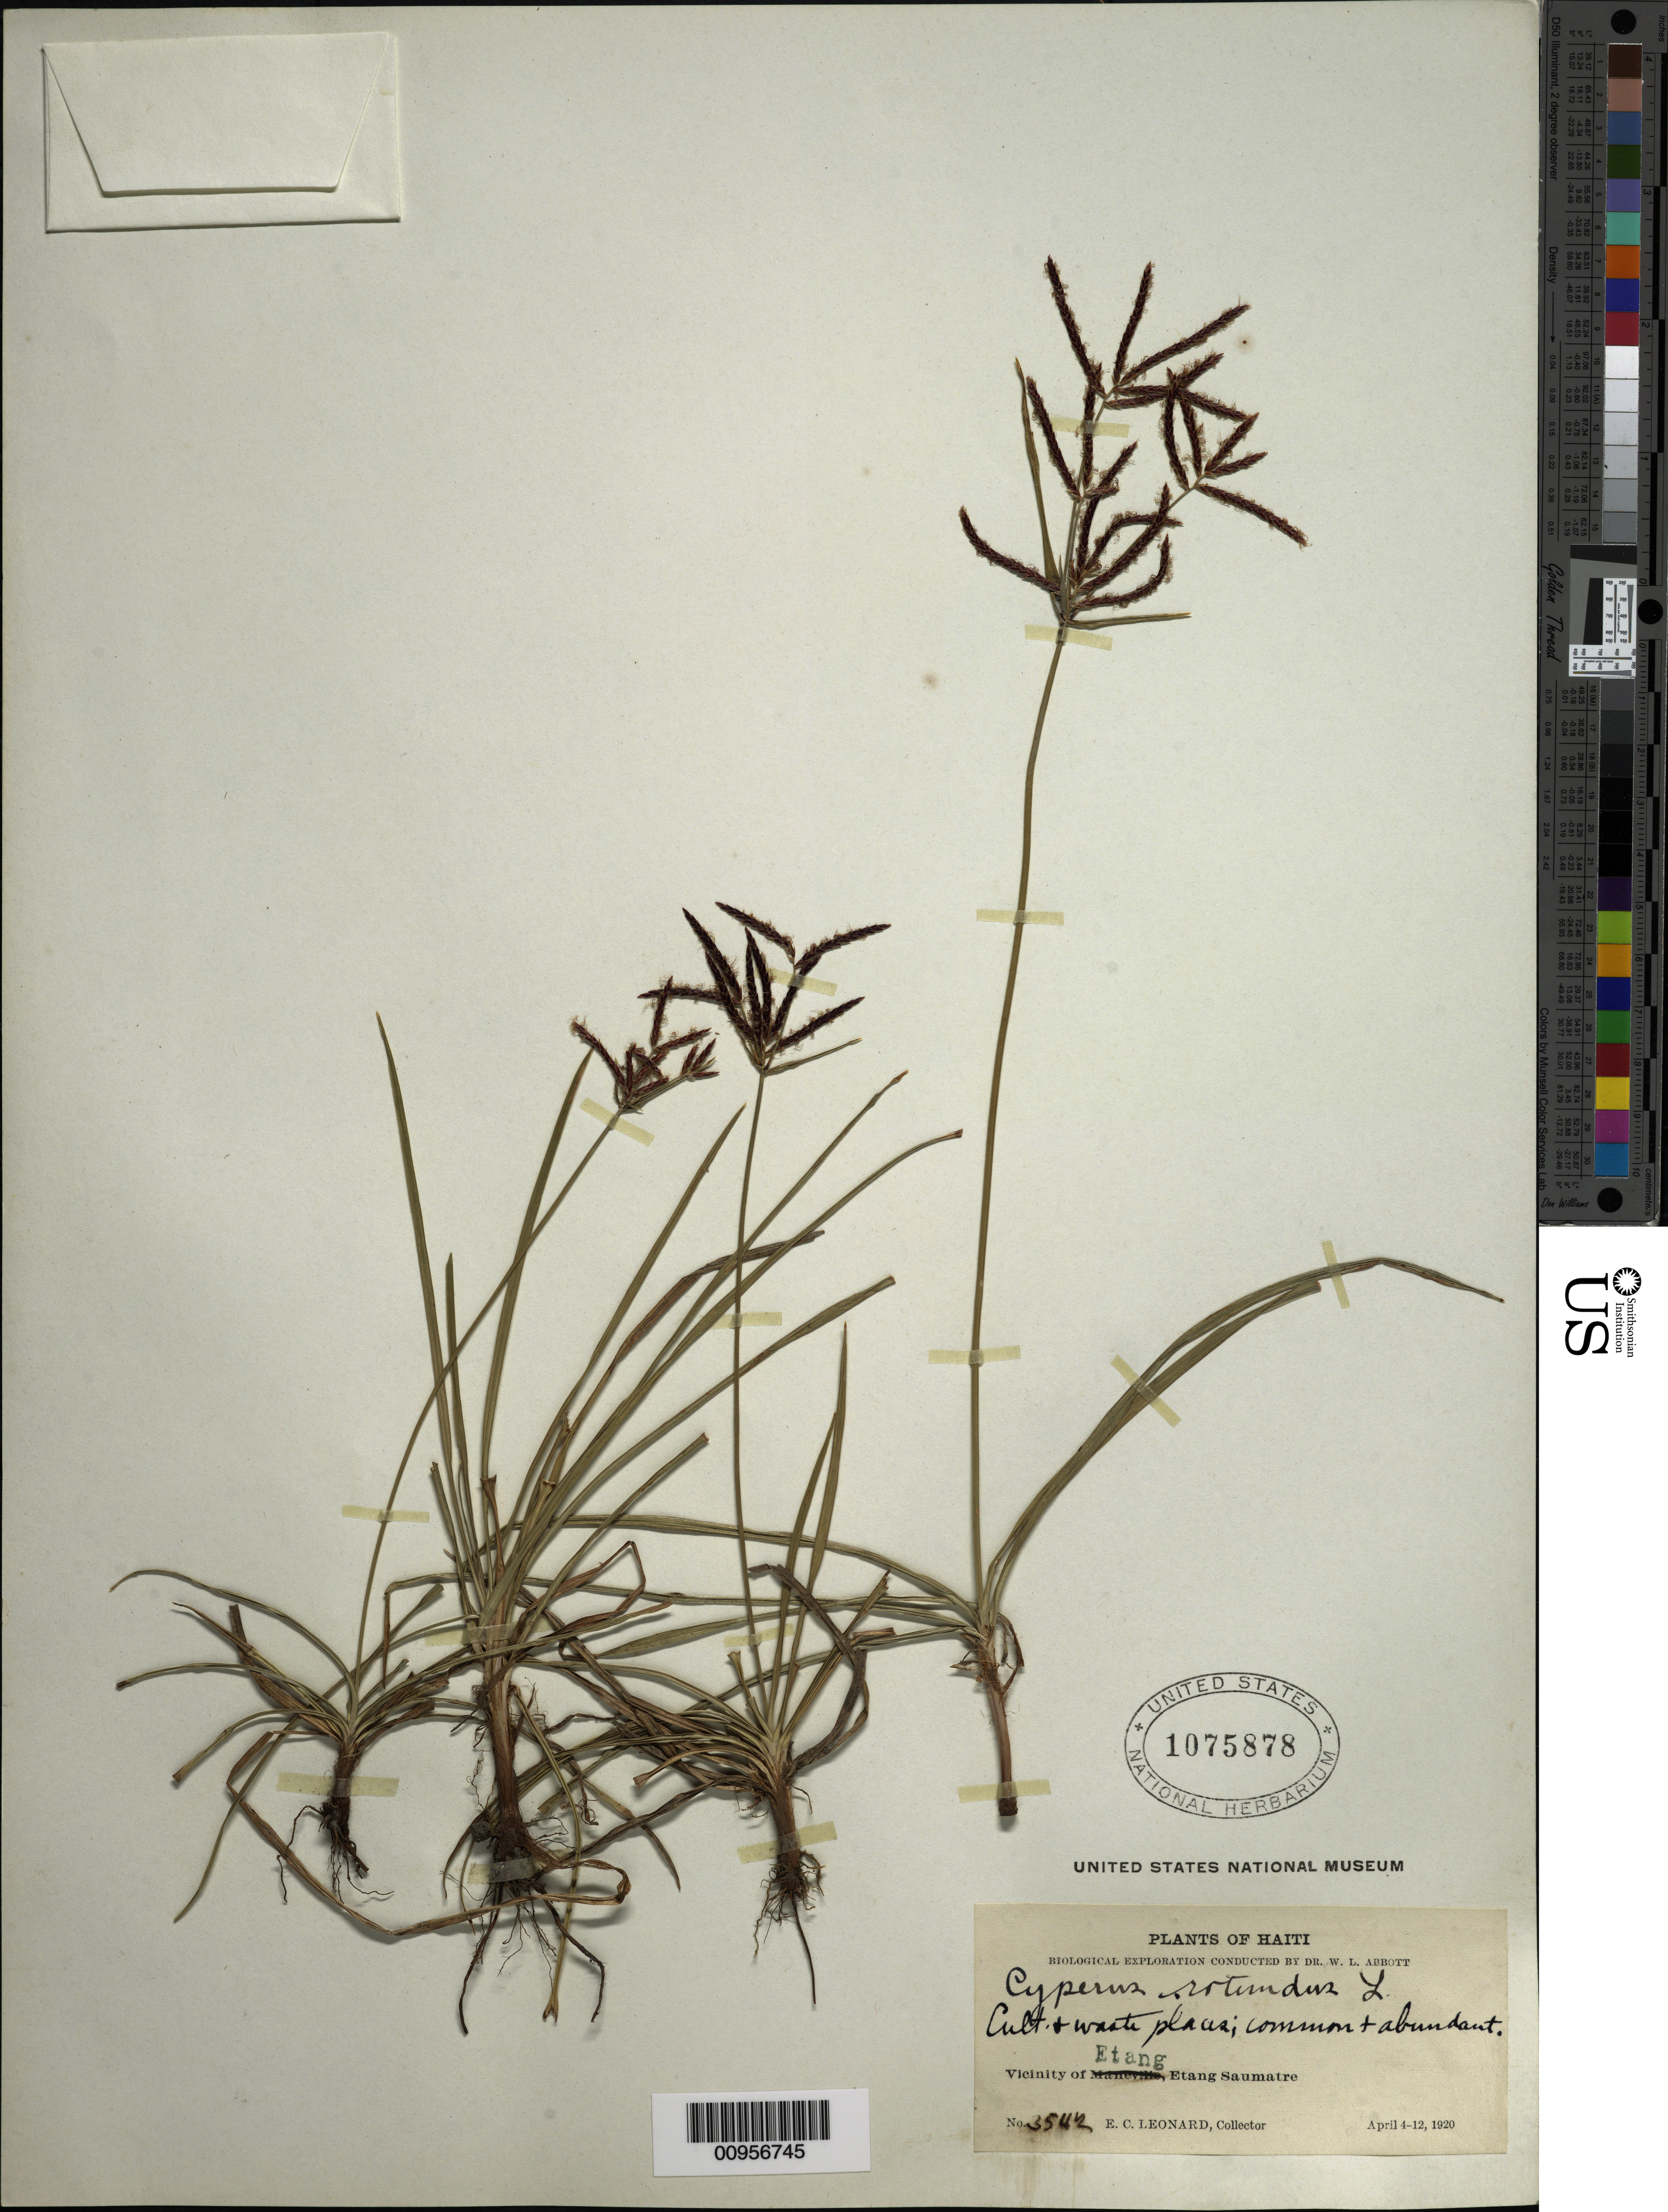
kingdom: Plantae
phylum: Tracheophyta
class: Liliopsida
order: Poales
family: Cyperaceae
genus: Cyperus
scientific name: Cyperus rotundus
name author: L.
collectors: E. C. Leonard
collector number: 3542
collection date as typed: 04 Apr 1920 to 12 Apr 1920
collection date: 1920-04-04/1920-04-12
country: Haiti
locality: Vicinity of Etang, Etang Saumatre, cultivated and waste places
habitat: Cultivated and waste places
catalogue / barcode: US 1075878